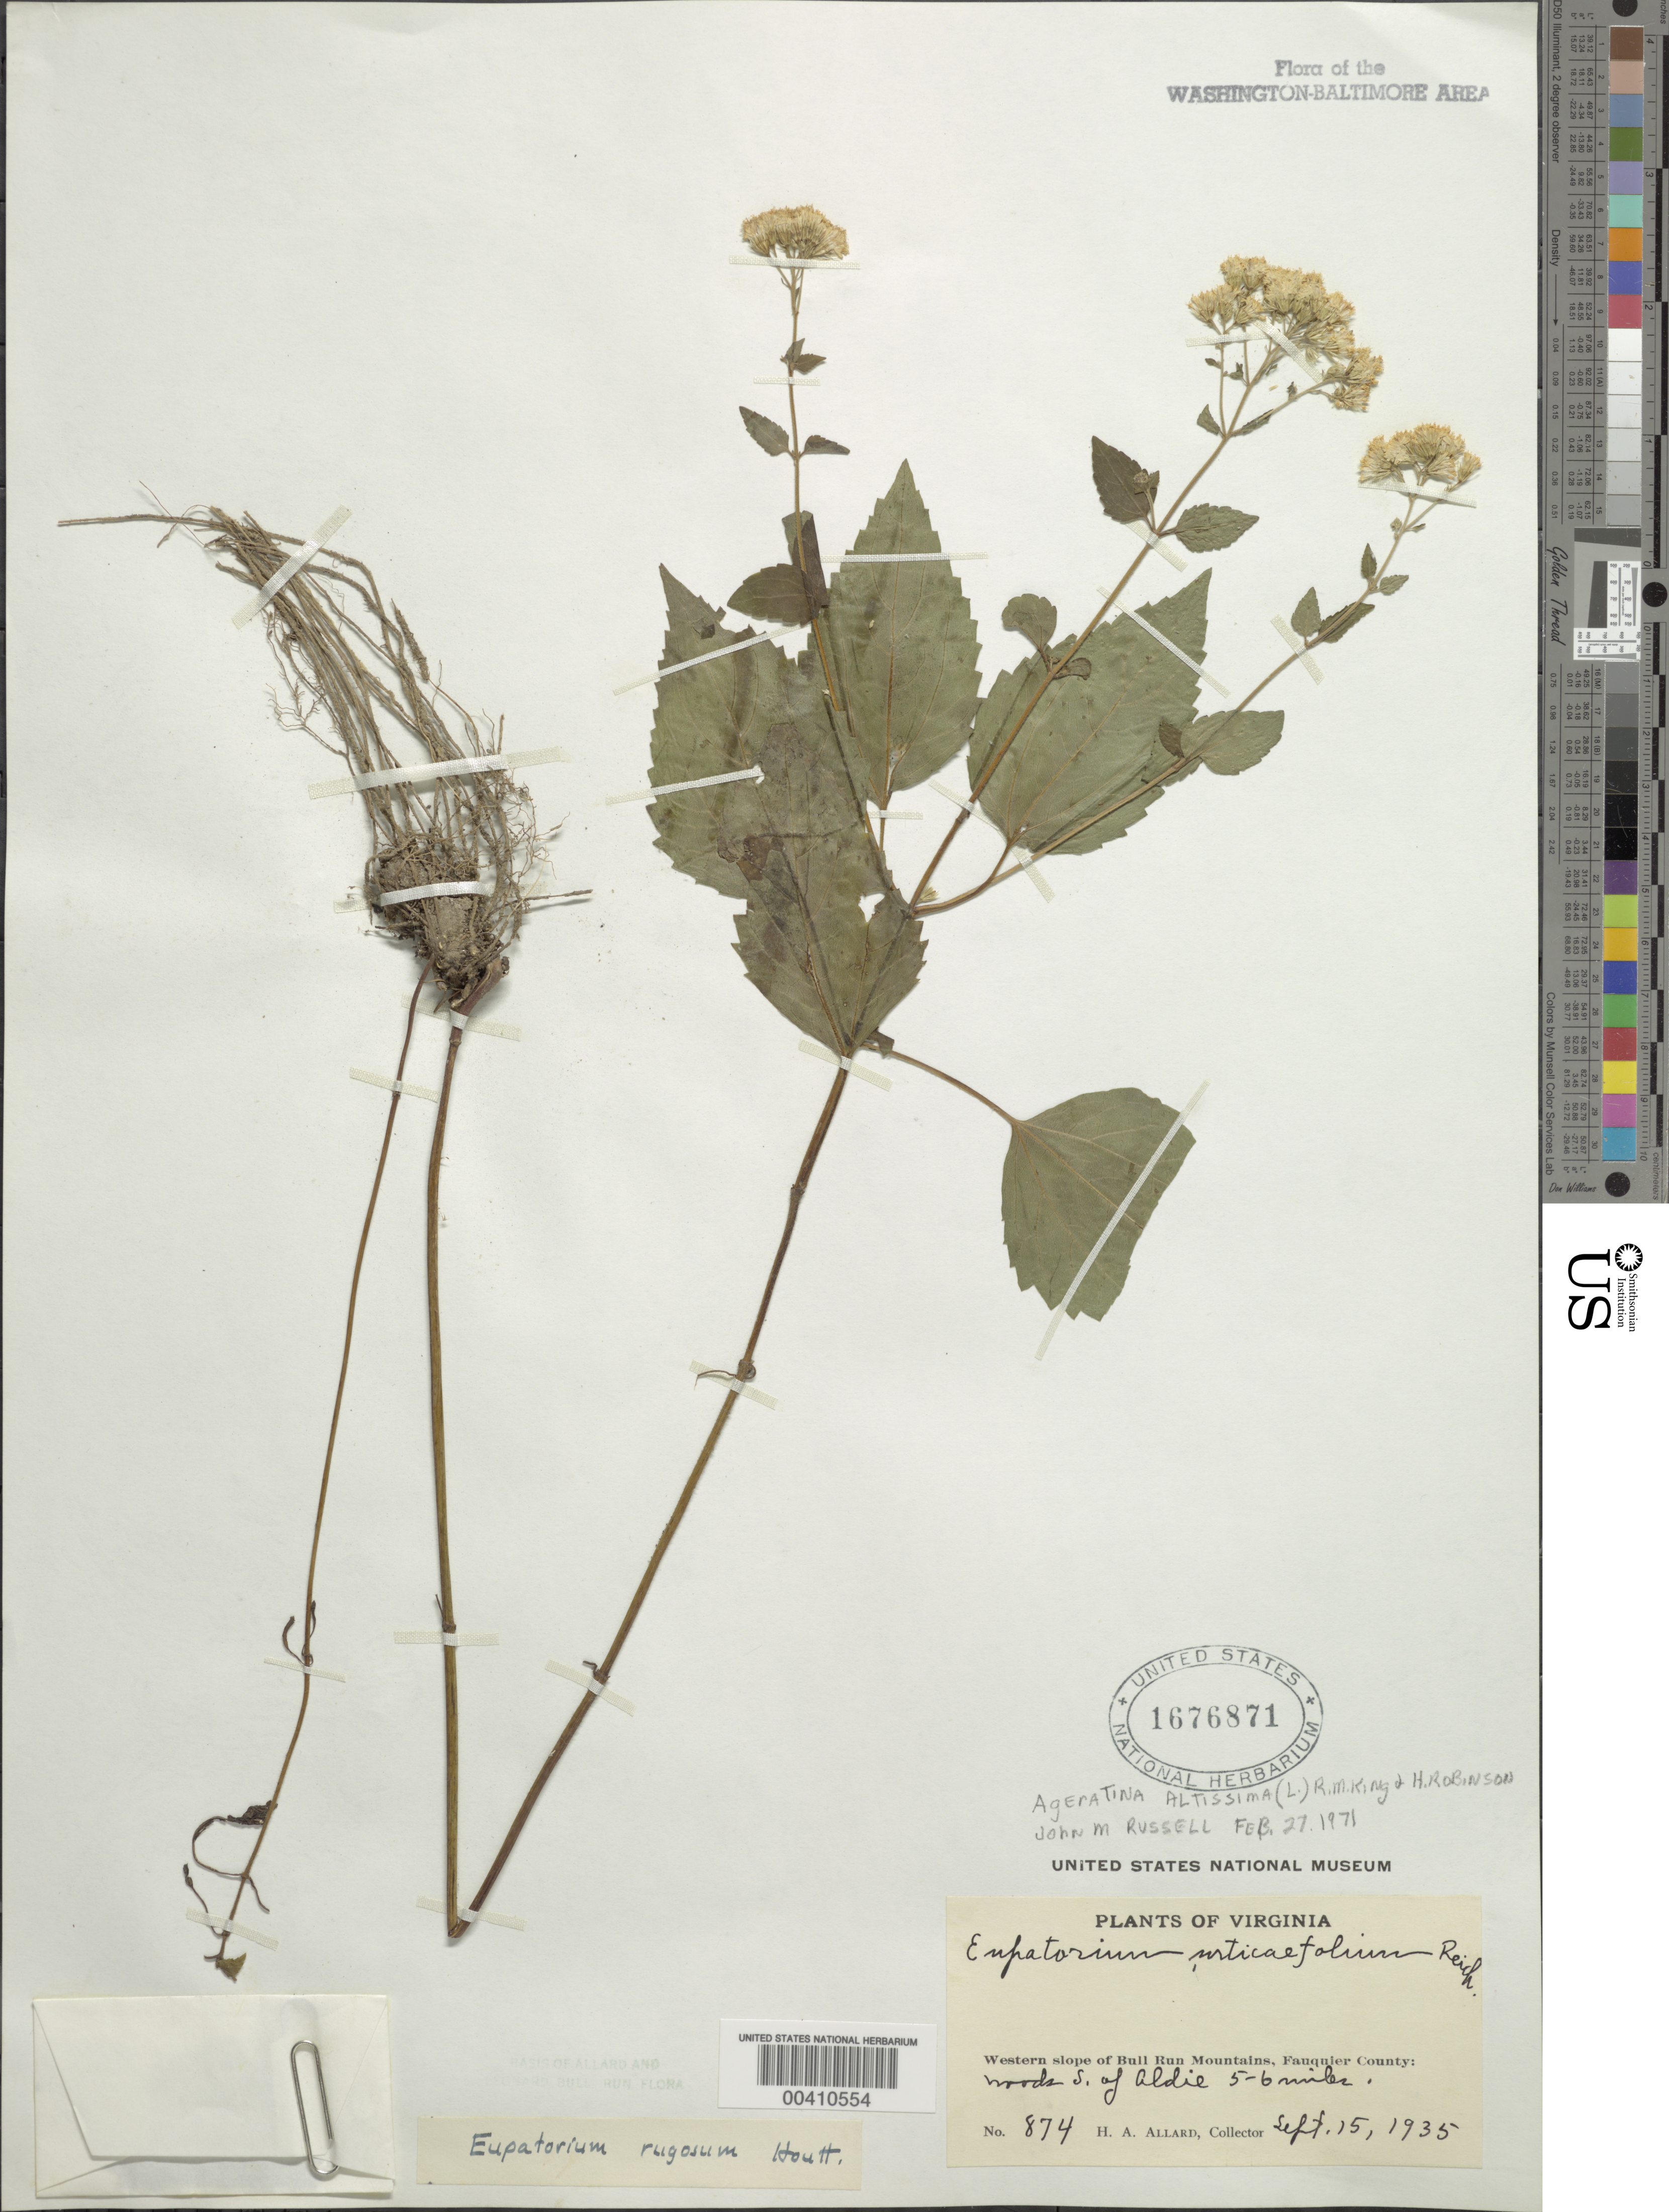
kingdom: Plantae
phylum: Tracheophyta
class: Magnoliopsida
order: Asterales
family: Asteraceae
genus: Ageratina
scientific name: Ageratina altissima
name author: (L.) R.M. King & H. Rob.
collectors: H. A. Allard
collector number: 874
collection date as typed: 15 Sep 1935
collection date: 1935-09-15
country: United States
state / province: Virginia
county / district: Fauquier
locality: S of Aldie Bull Run Mts.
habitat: Woods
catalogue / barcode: US 1676871